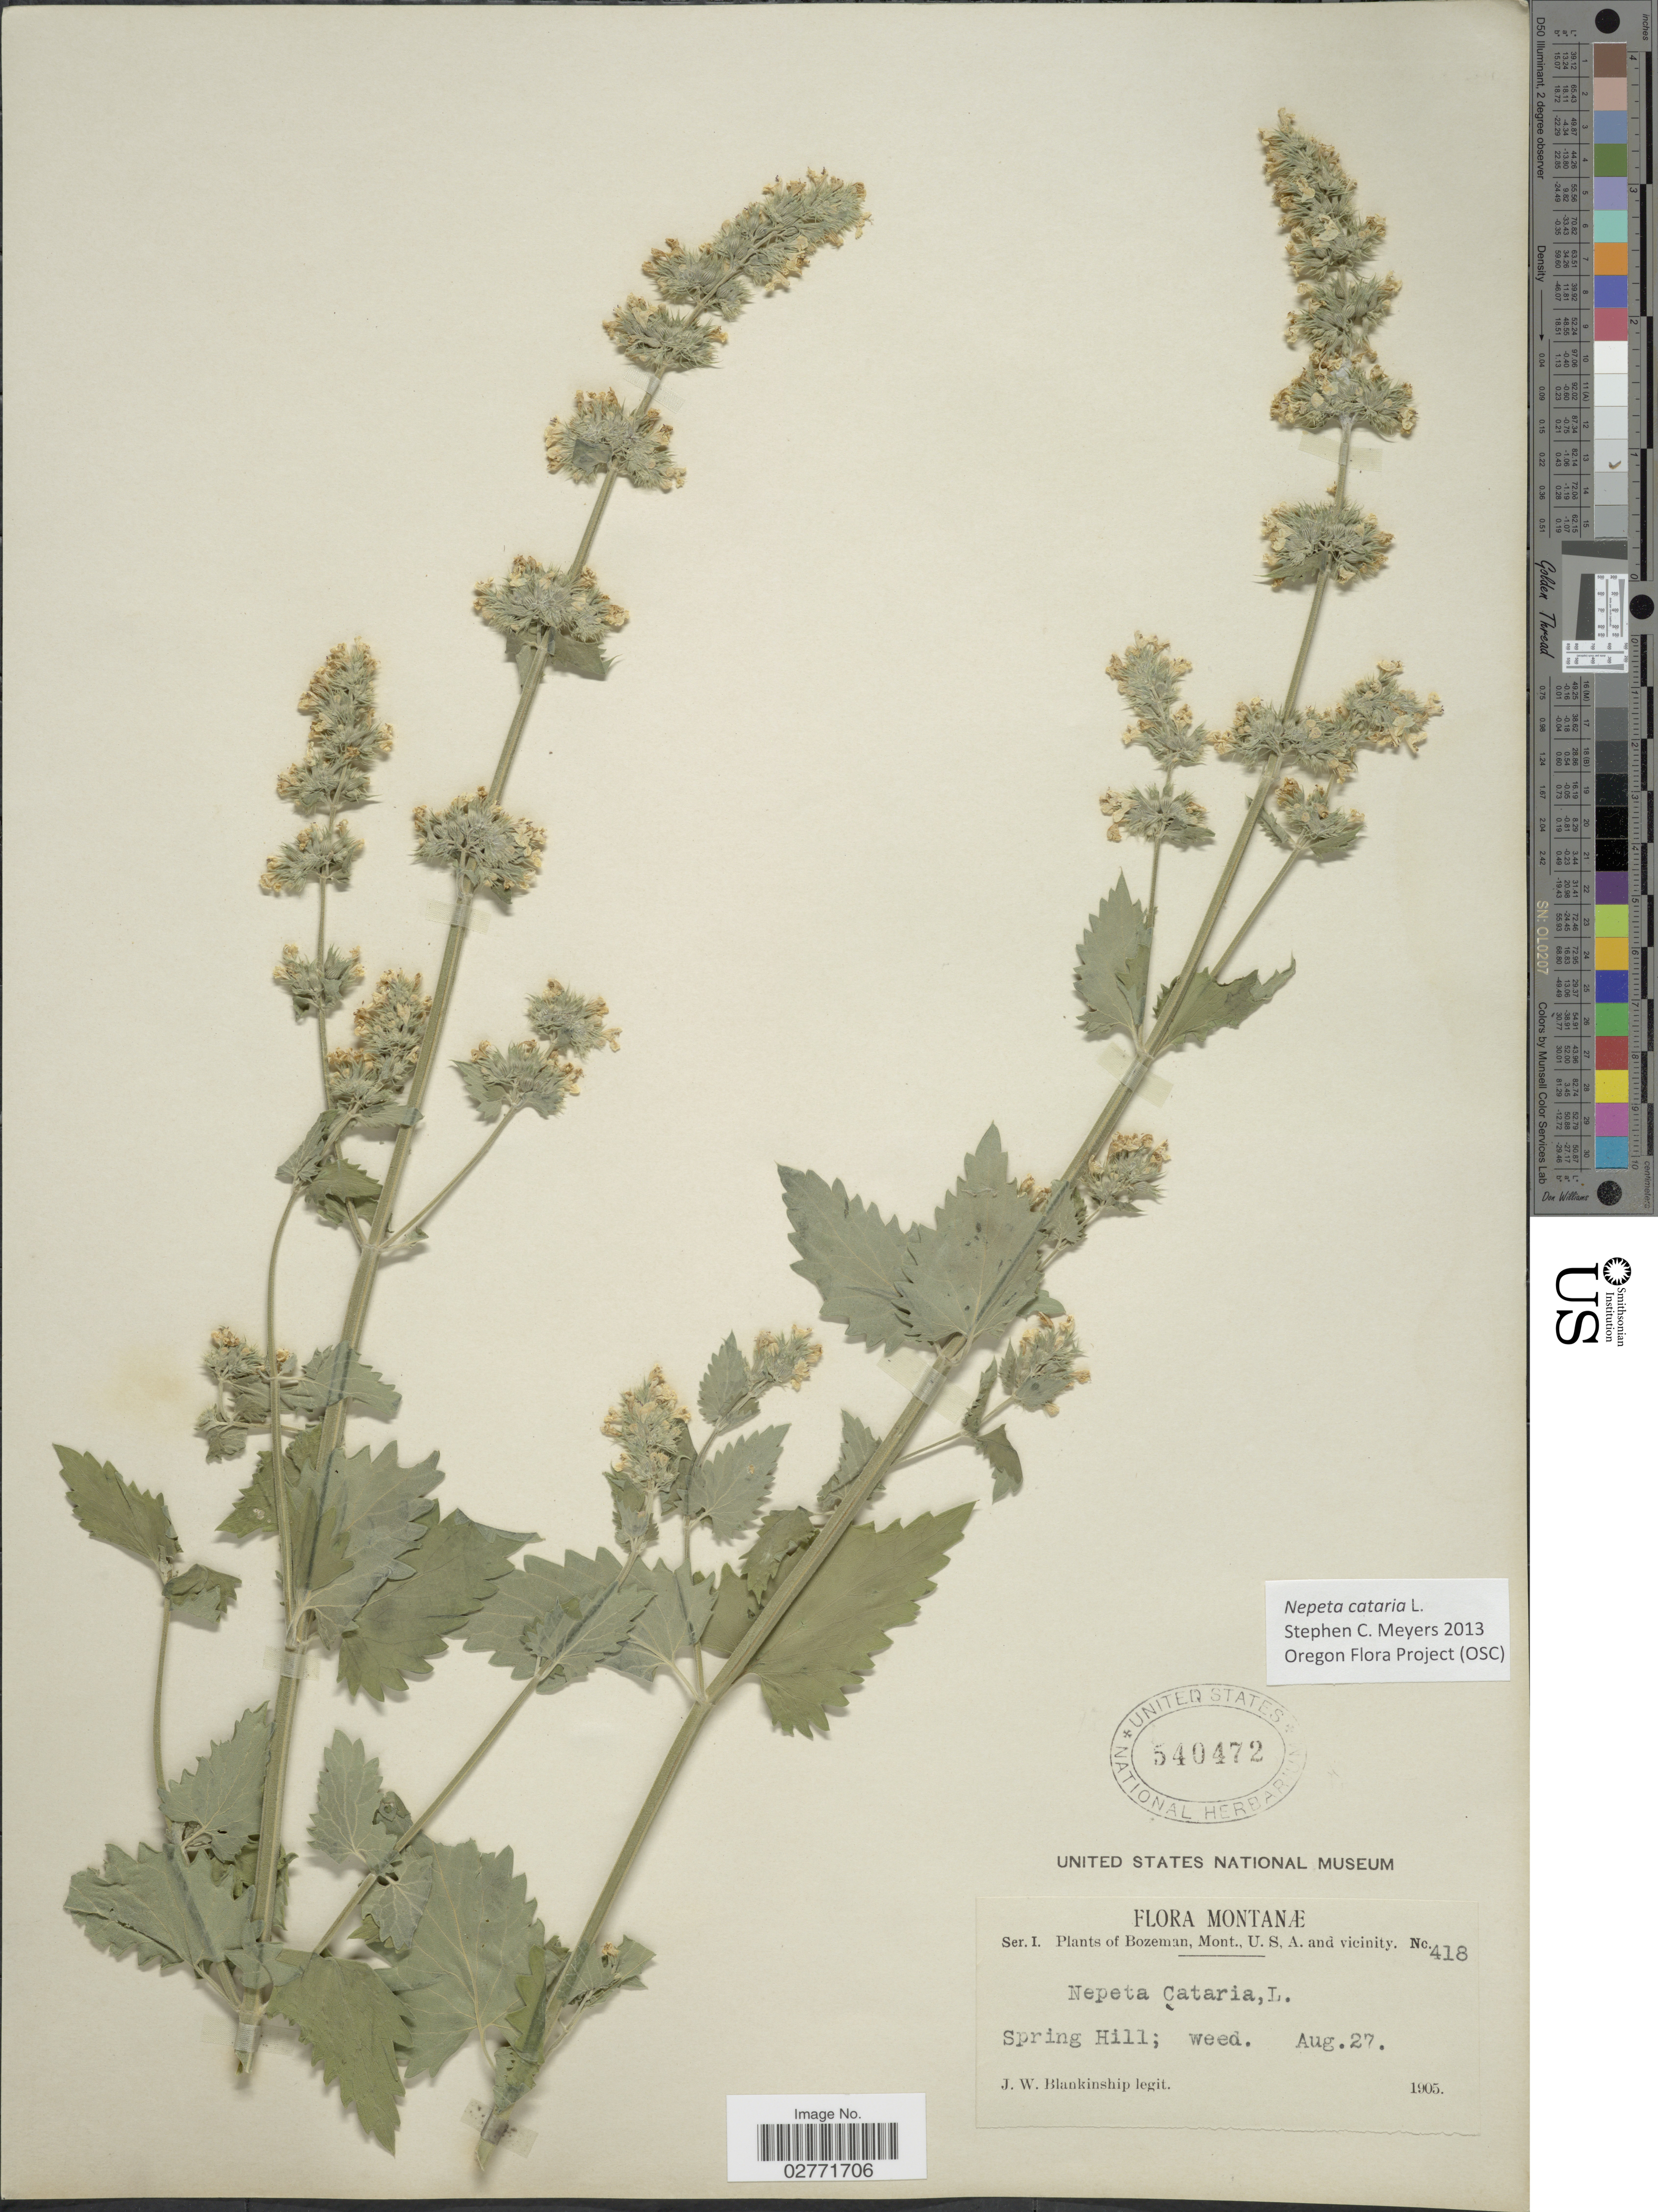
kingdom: Plantae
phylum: Tracheophyta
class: Magnoliopsida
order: Lamiales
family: Lamiaceae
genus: Nepeta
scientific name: Nepeta cataria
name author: L.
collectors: J. W. Blankinship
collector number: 418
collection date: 1905-08-27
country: United States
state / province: Montana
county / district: Gallatin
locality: Bozeman, and vicinity. Spring Hill.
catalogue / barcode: US 540472